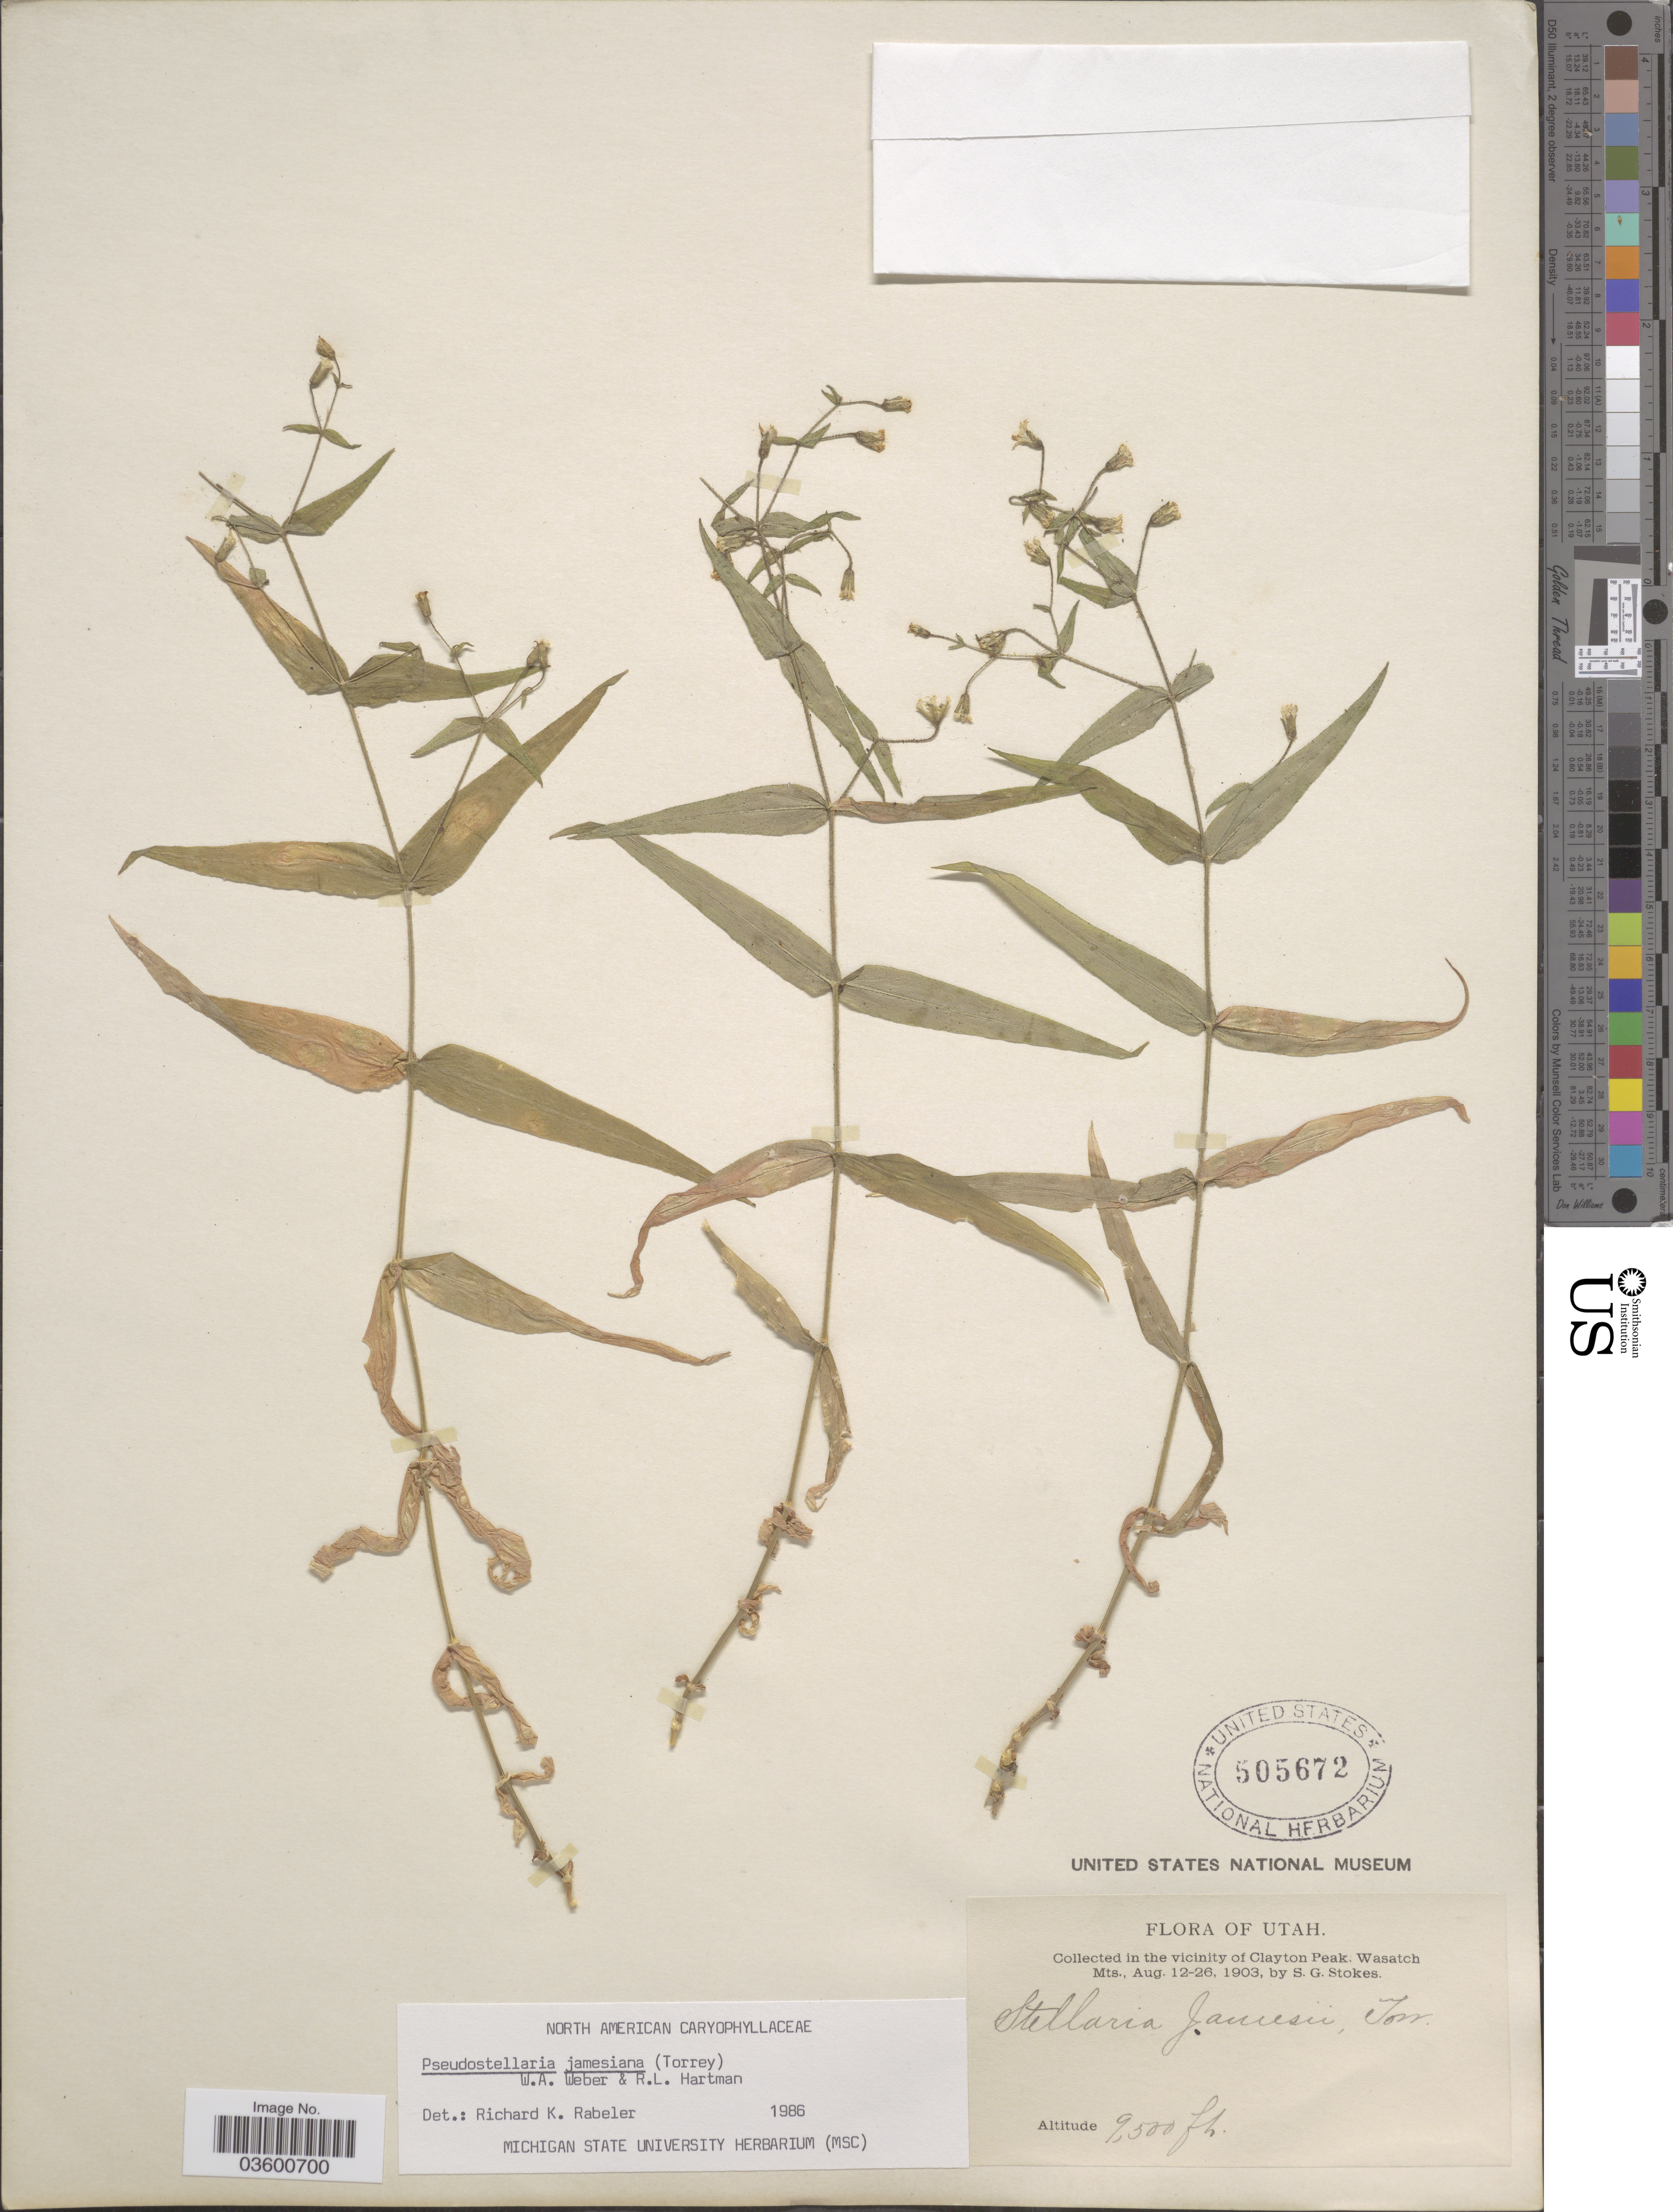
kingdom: Plantae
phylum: Tracheophyta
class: Magnoliopsida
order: Caryophyllales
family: Caryophyllaceae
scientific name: Torreyostellaria jamesiana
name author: (Torr.) Gang Yao et al.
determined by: Strong, M. T., (US), Smithsonian Institution - National Museum of Natural History (UNITED STATES)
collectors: S. G. Stokes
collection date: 1903-08-12/1903-08-26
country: United States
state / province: Utah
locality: In the vicinity of Clayton Peak, Wasatch Mts.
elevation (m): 2896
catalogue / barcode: US 505672